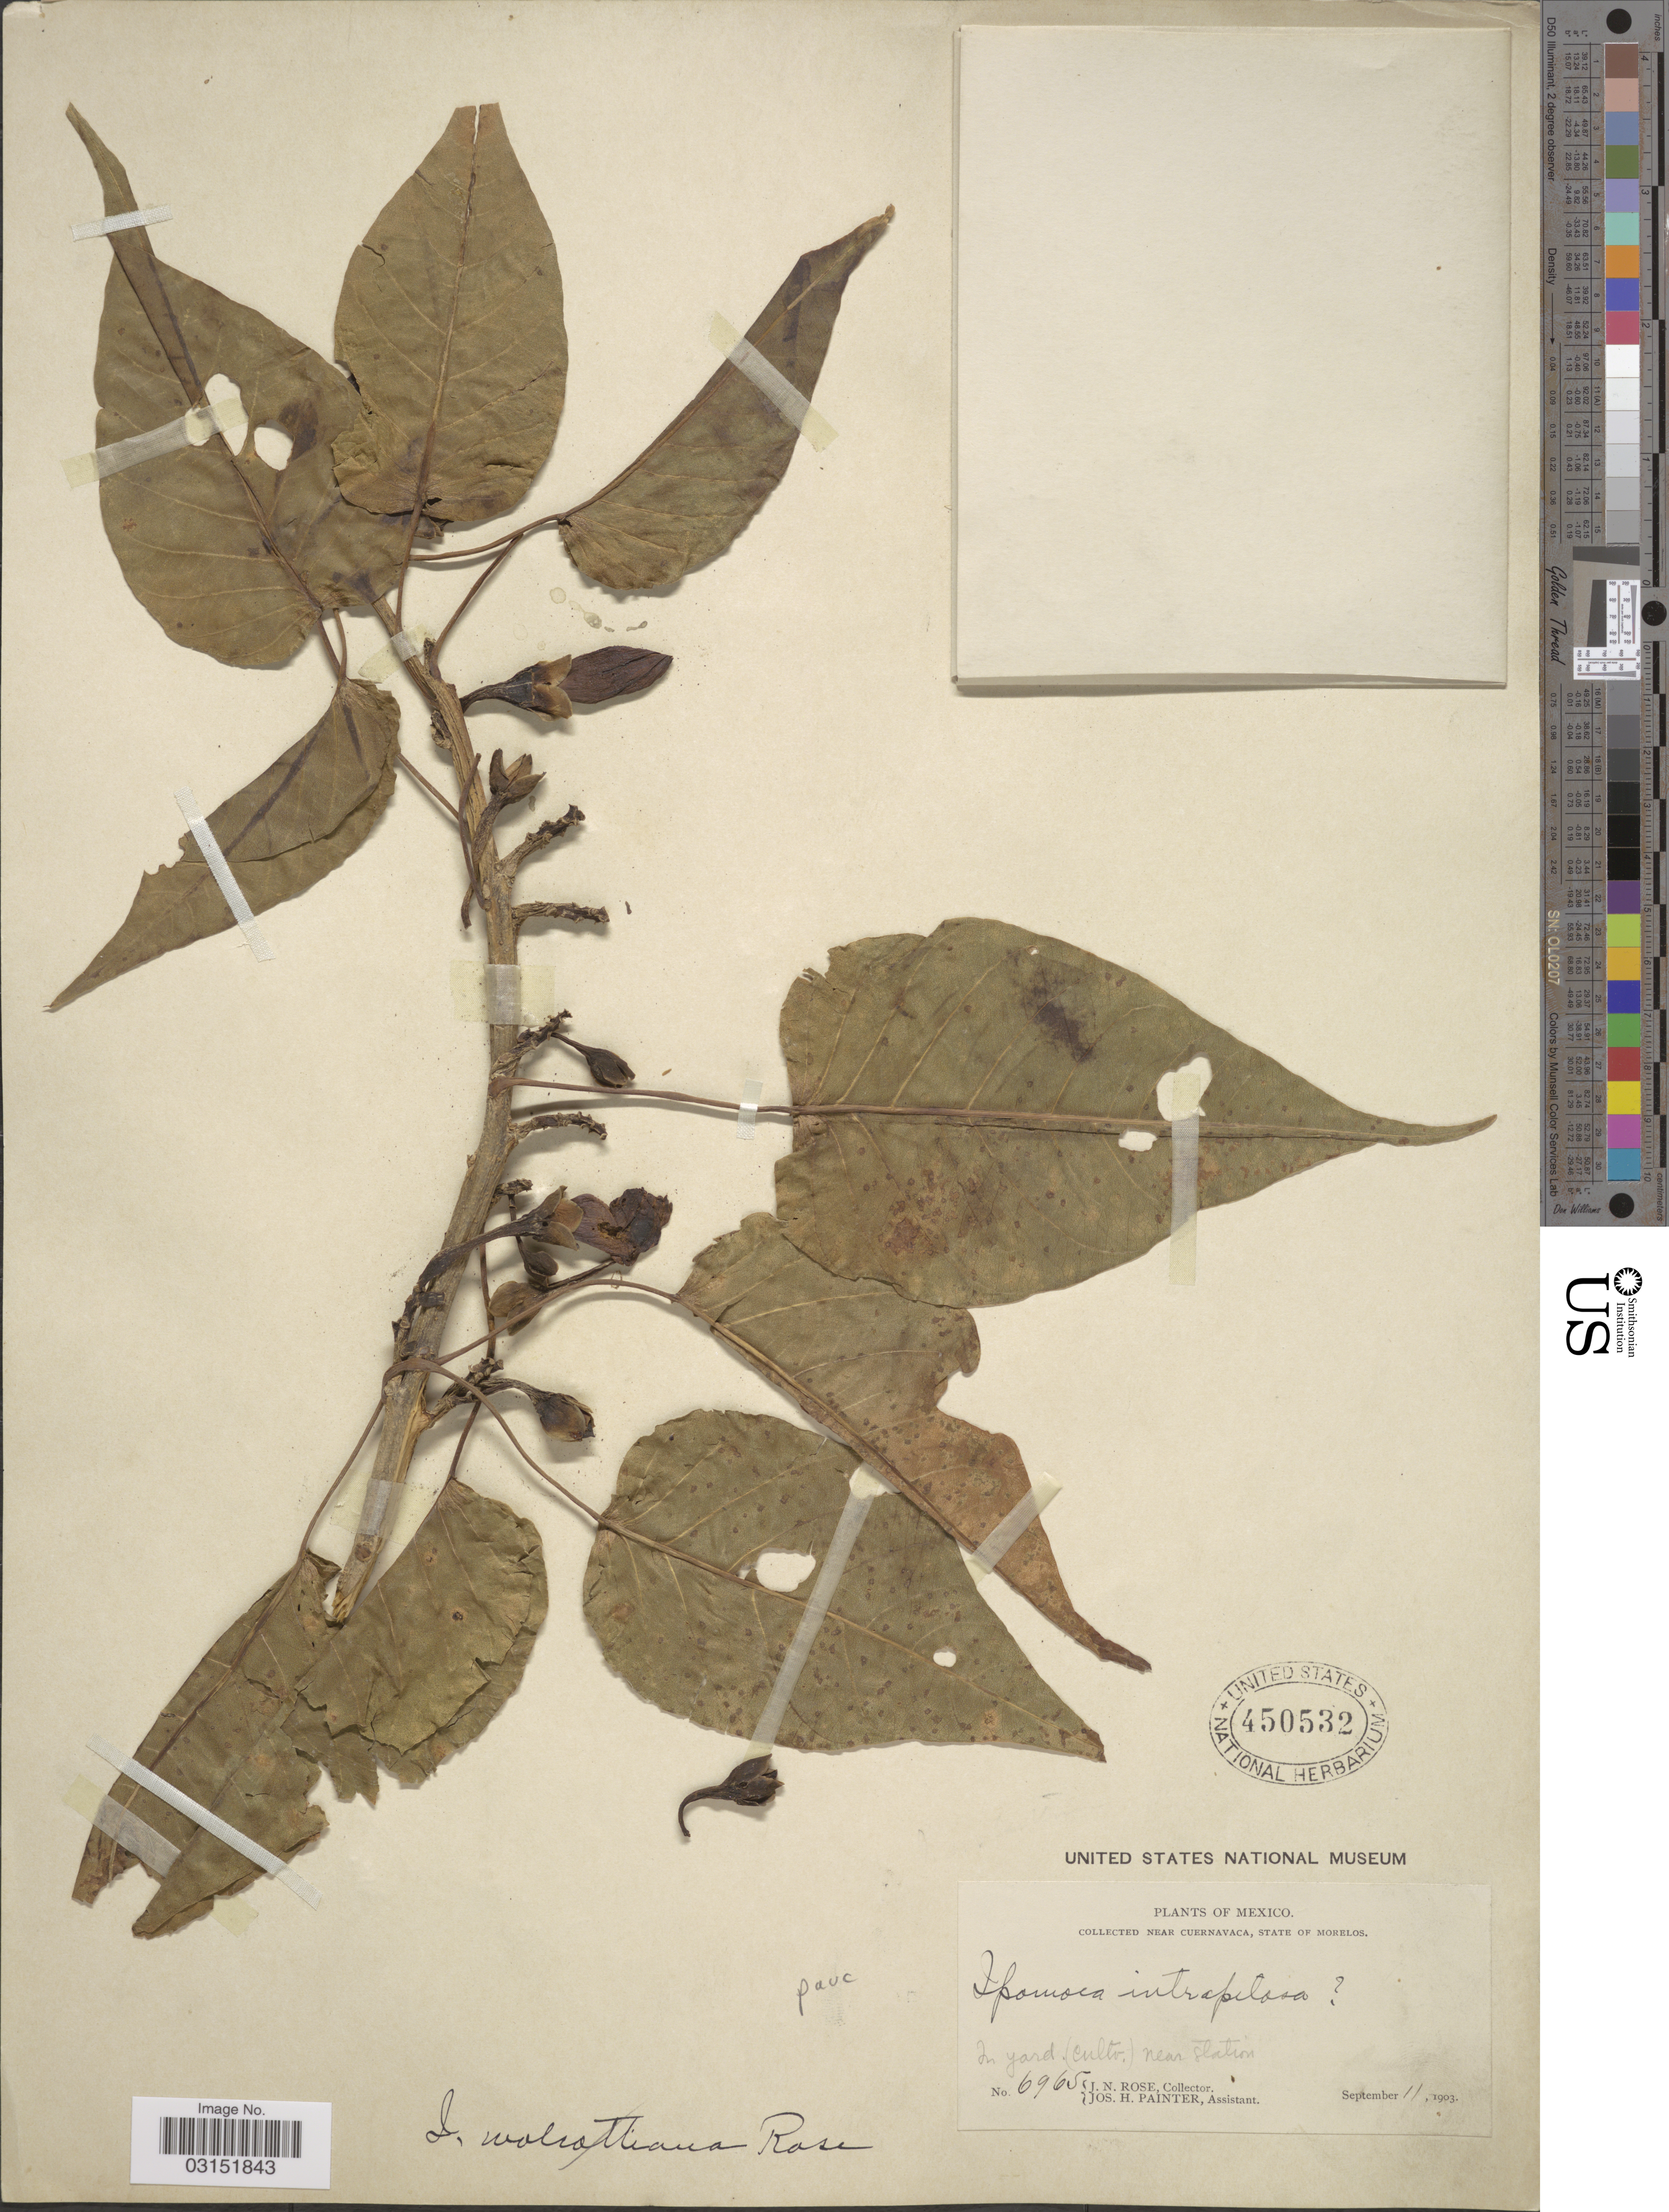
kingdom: Plantae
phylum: Tracheophyta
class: Magnoliopsida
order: Solanales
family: Convolvulaceae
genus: Ipomoea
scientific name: Ipomoea wolcottiana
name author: Rose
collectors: J. N. Rose & J. H. Painter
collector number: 6965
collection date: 1903-09-11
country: Mexico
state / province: Morelos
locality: Near Cuernavaca. In yard (cultv.) near station.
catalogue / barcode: US 450532